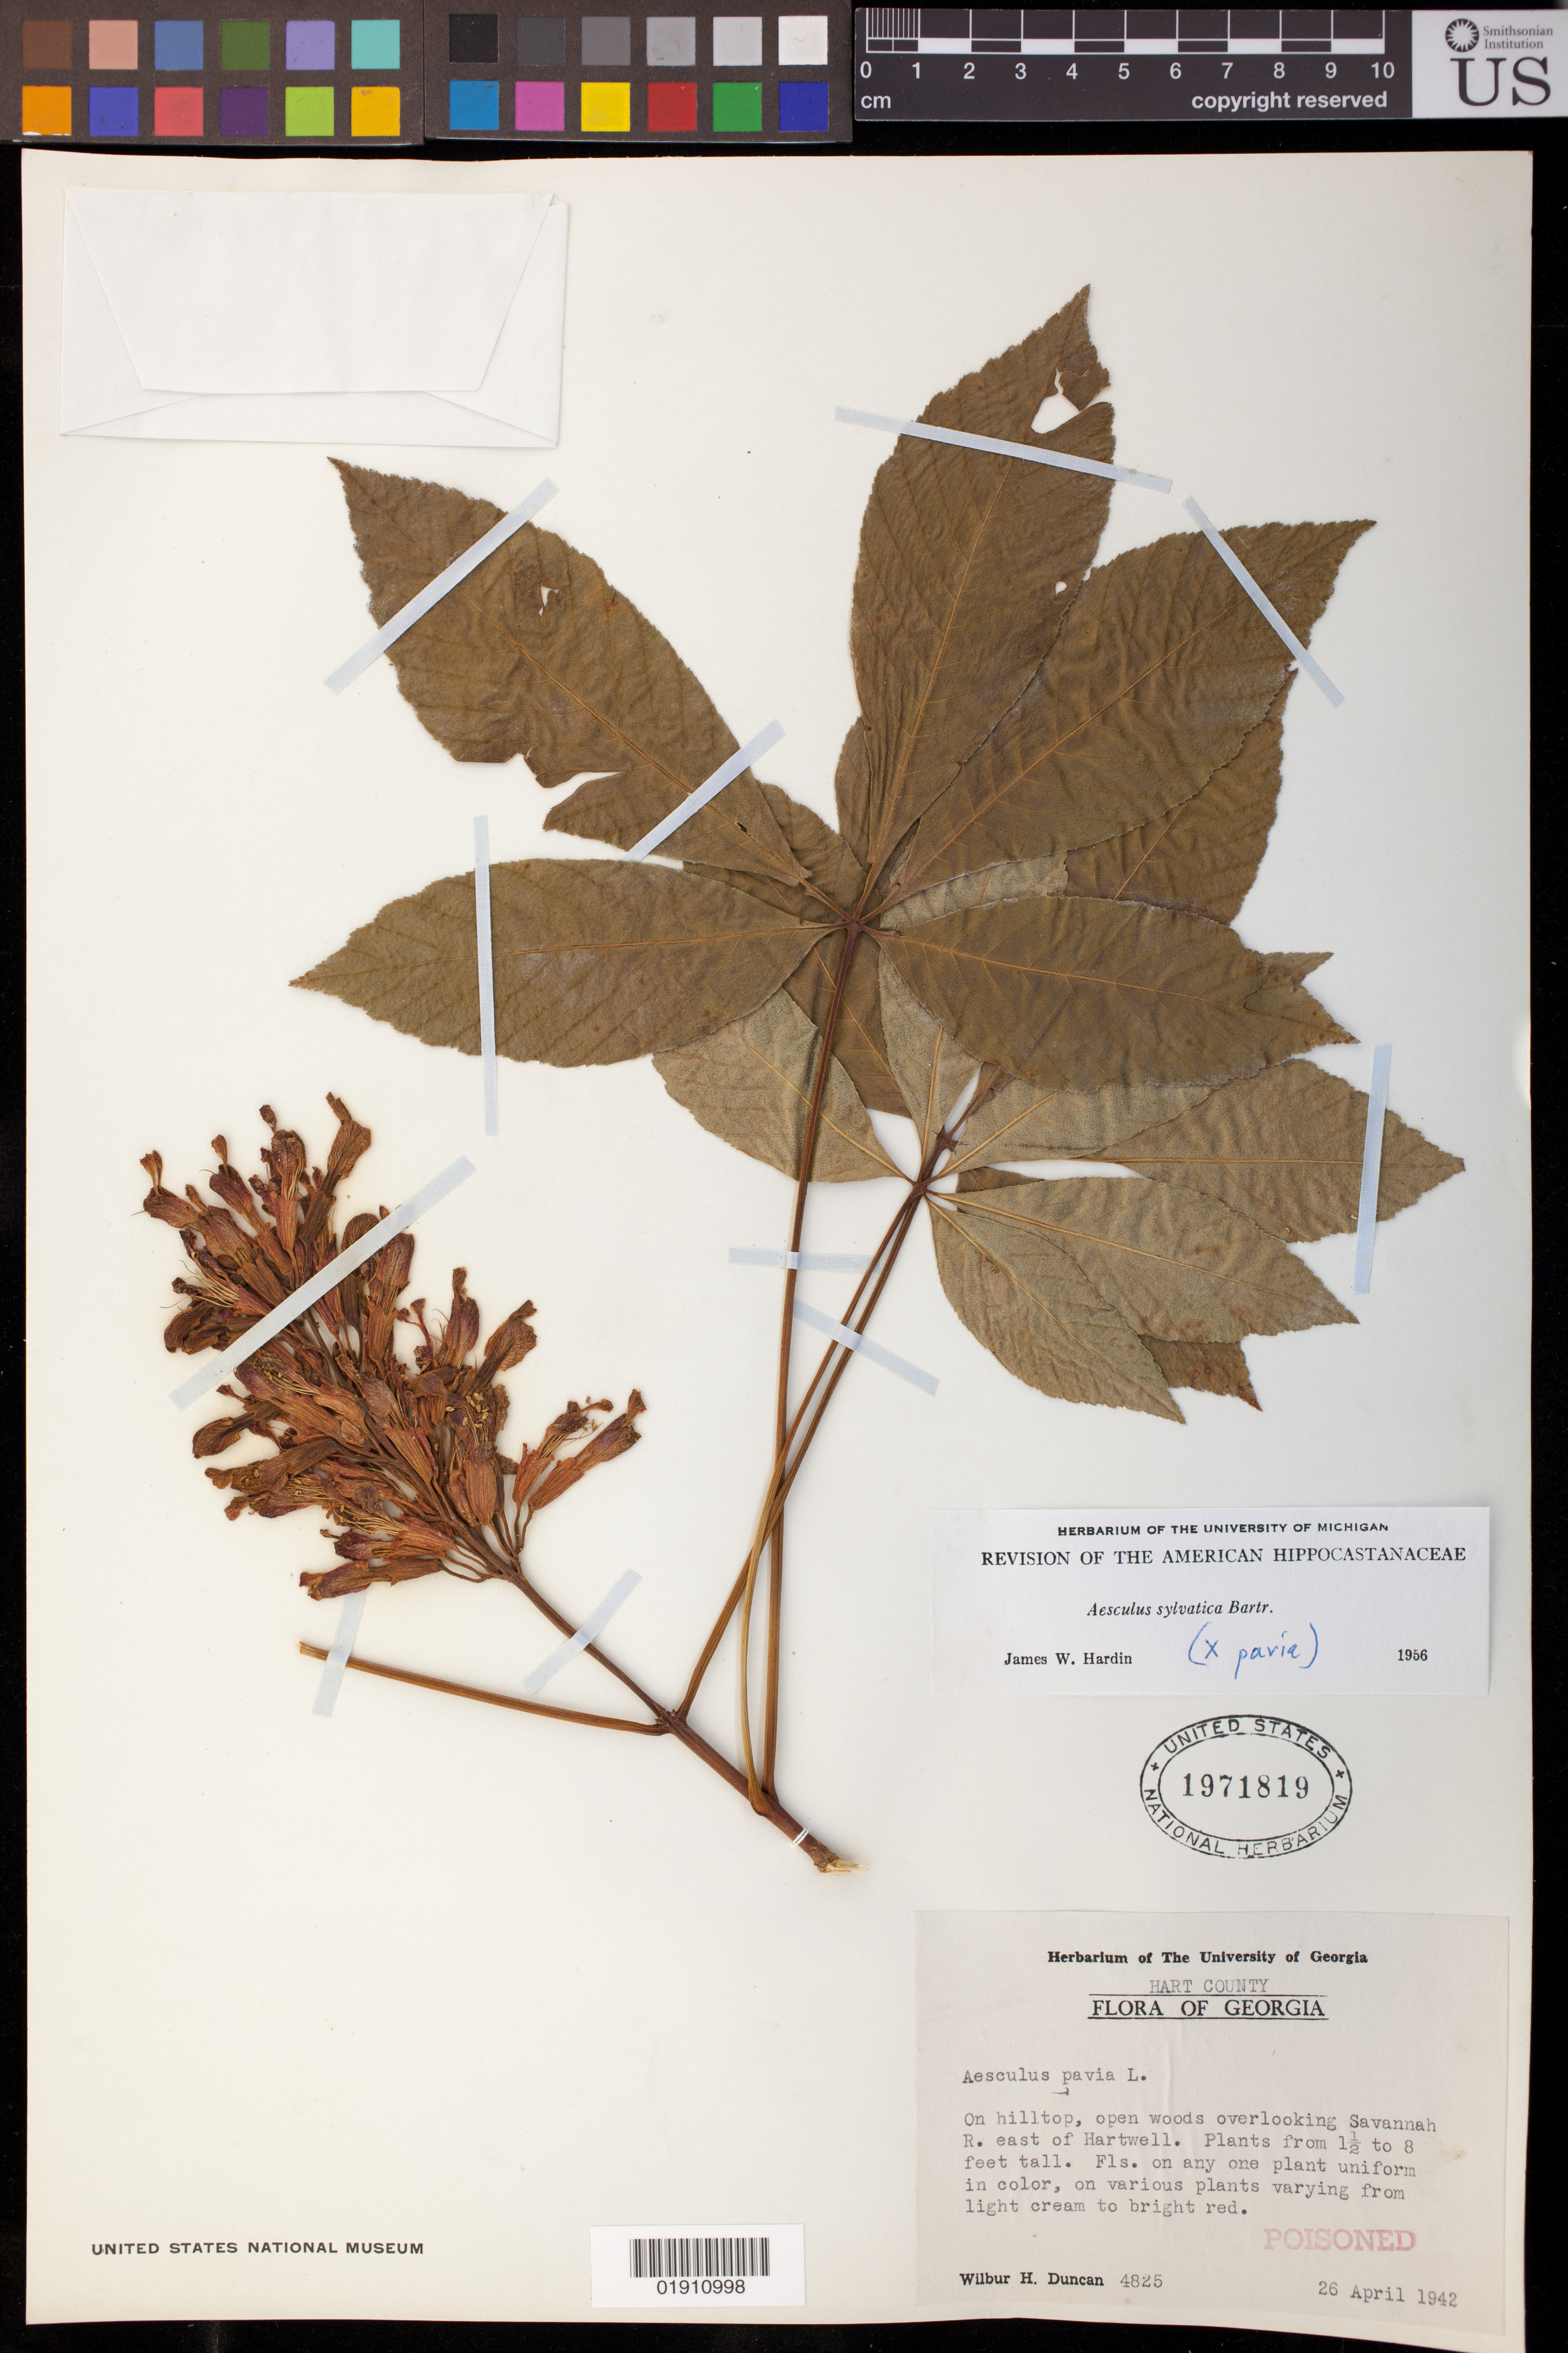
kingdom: Plantae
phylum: Tracheophyta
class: Magnoliopsida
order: Sapindales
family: Sapindaceae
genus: Aesculus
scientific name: Aesculus sylvatica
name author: W. Bartram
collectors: W. H. Duncan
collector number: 4825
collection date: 1942-04-26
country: United States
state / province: Georgia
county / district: Hart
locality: On hilltop, open woods overlooking Savannah R. east of Hartwell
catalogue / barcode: US 1971819